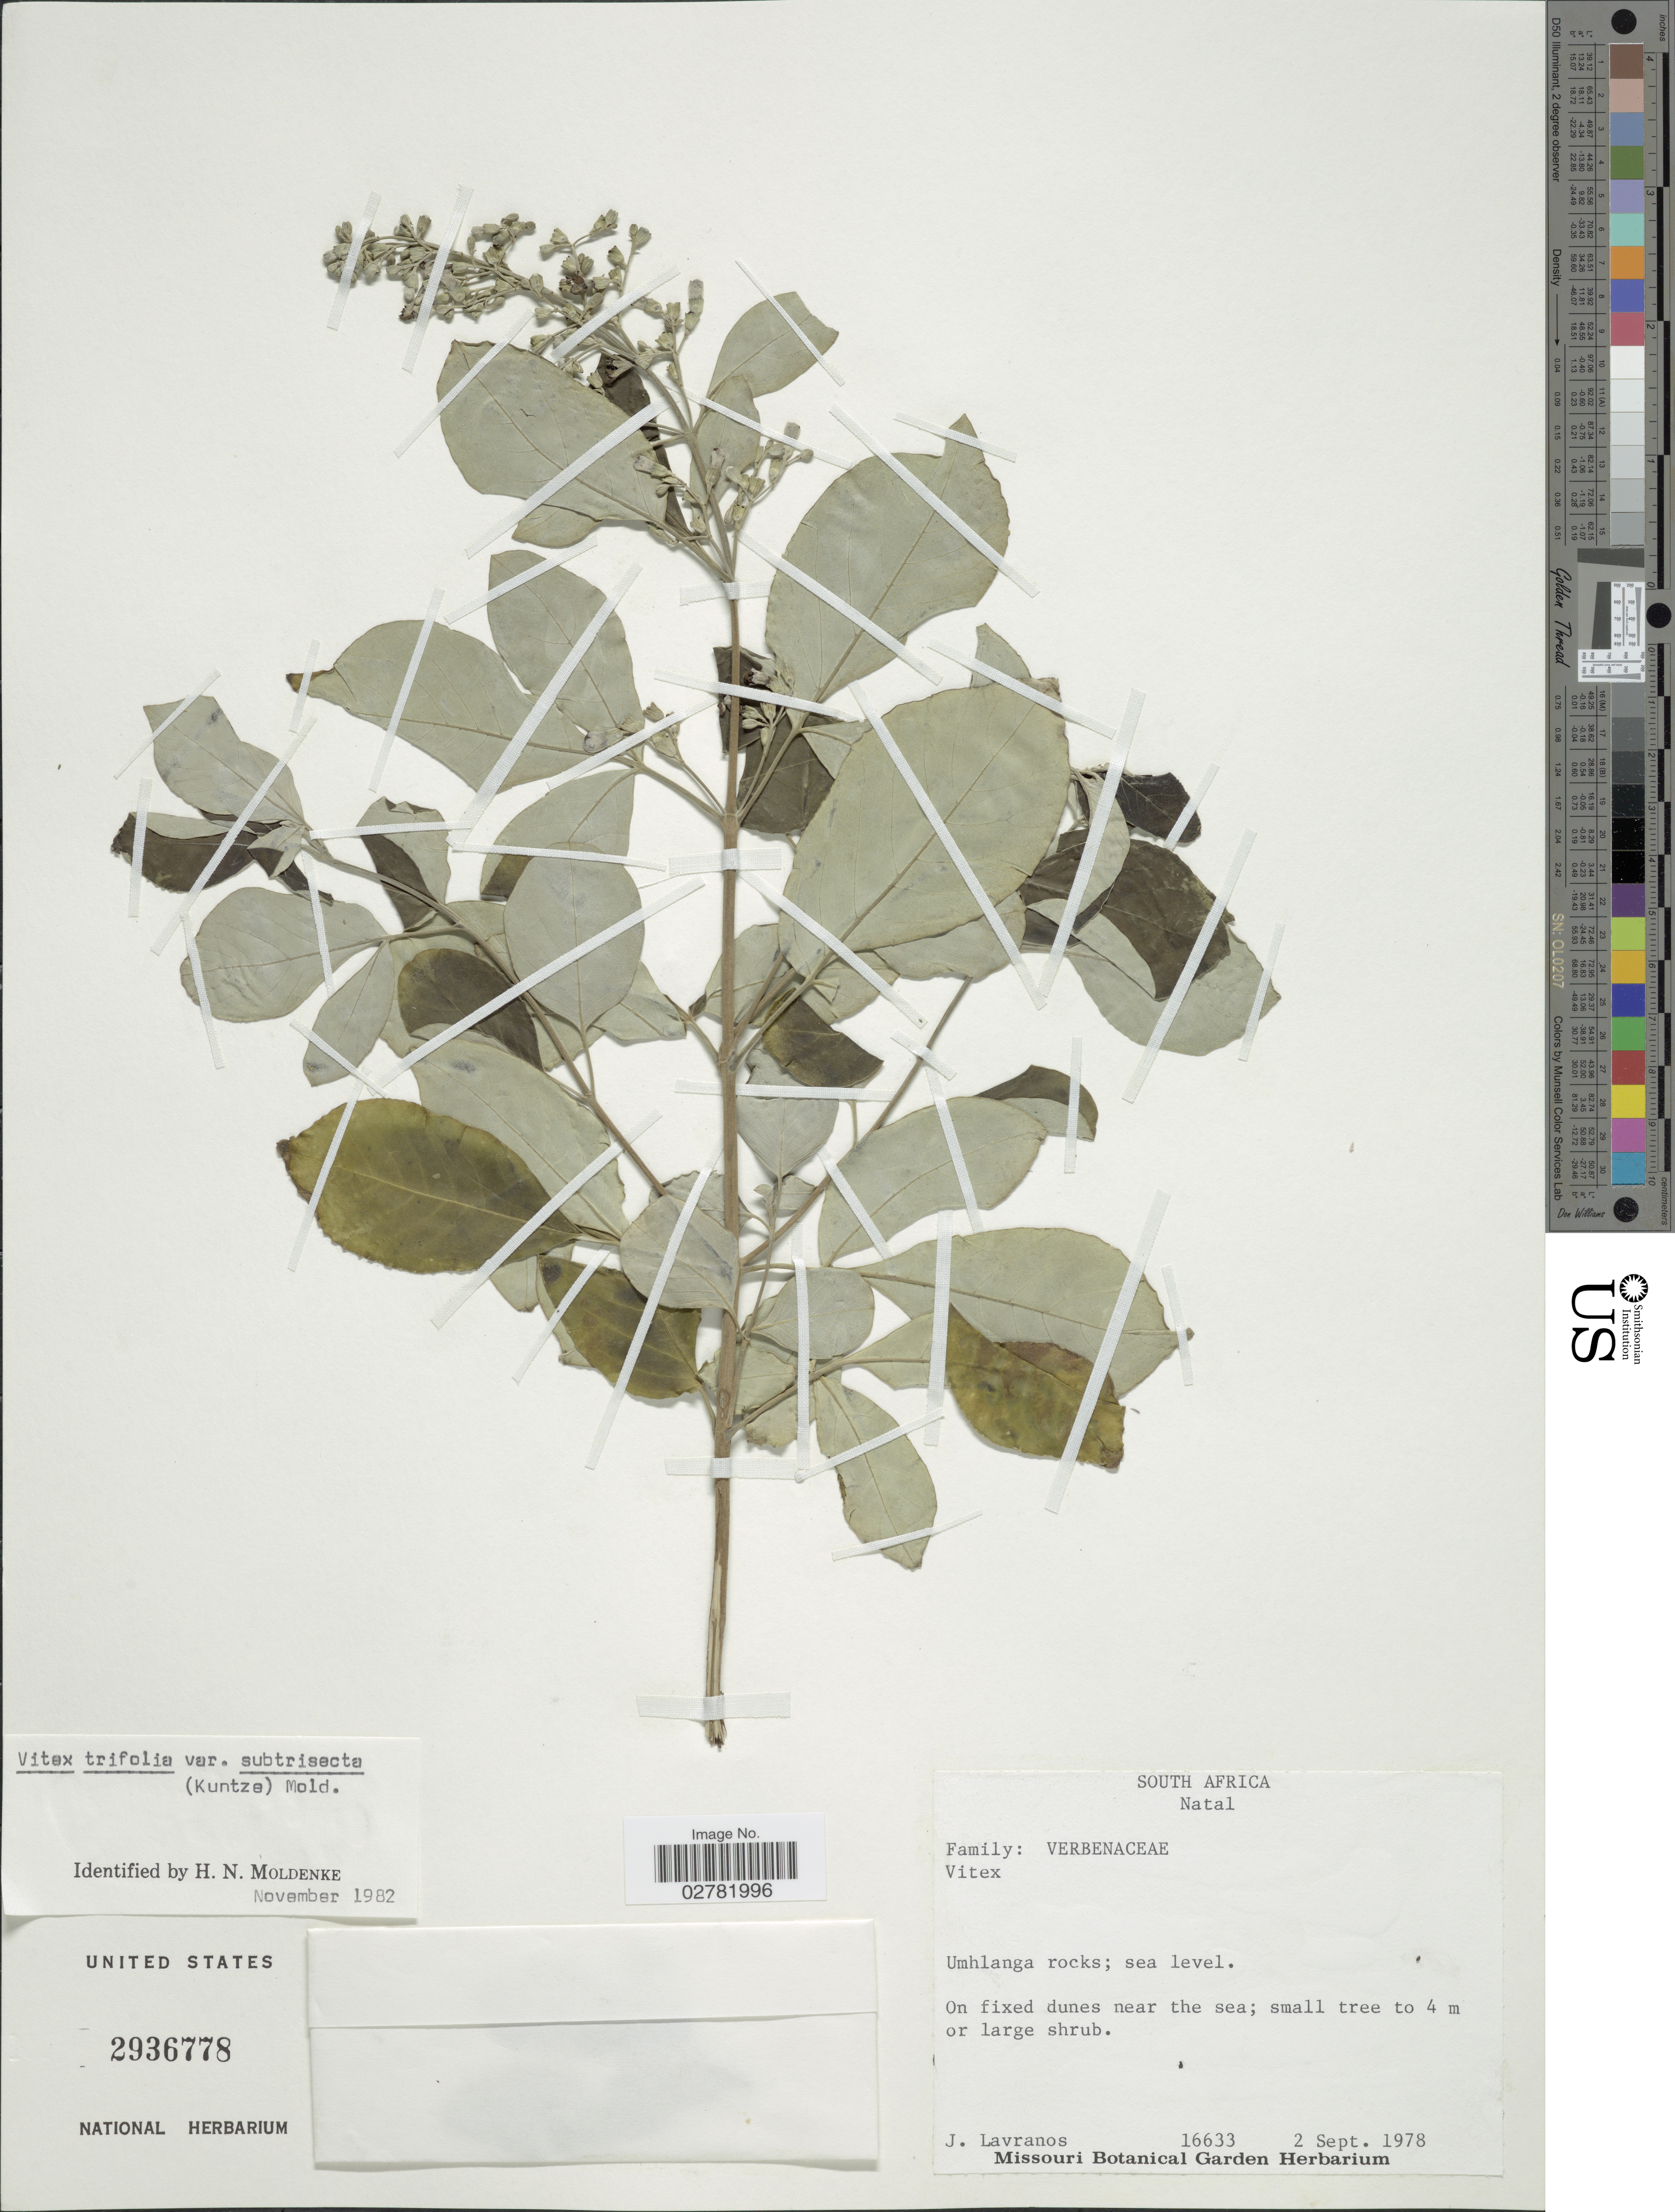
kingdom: Plantae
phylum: Tracheophyta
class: Magnoliopsida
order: Lamiales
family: Lamiaceae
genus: Vitex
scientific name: Vitex trifolia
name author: L.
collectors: J. Lavranos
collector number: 16633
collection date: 1978-09-02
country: South Africa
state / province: KwaZulu-Natal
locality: Natal. Umhlanga rocks.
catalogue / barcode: US 2936778